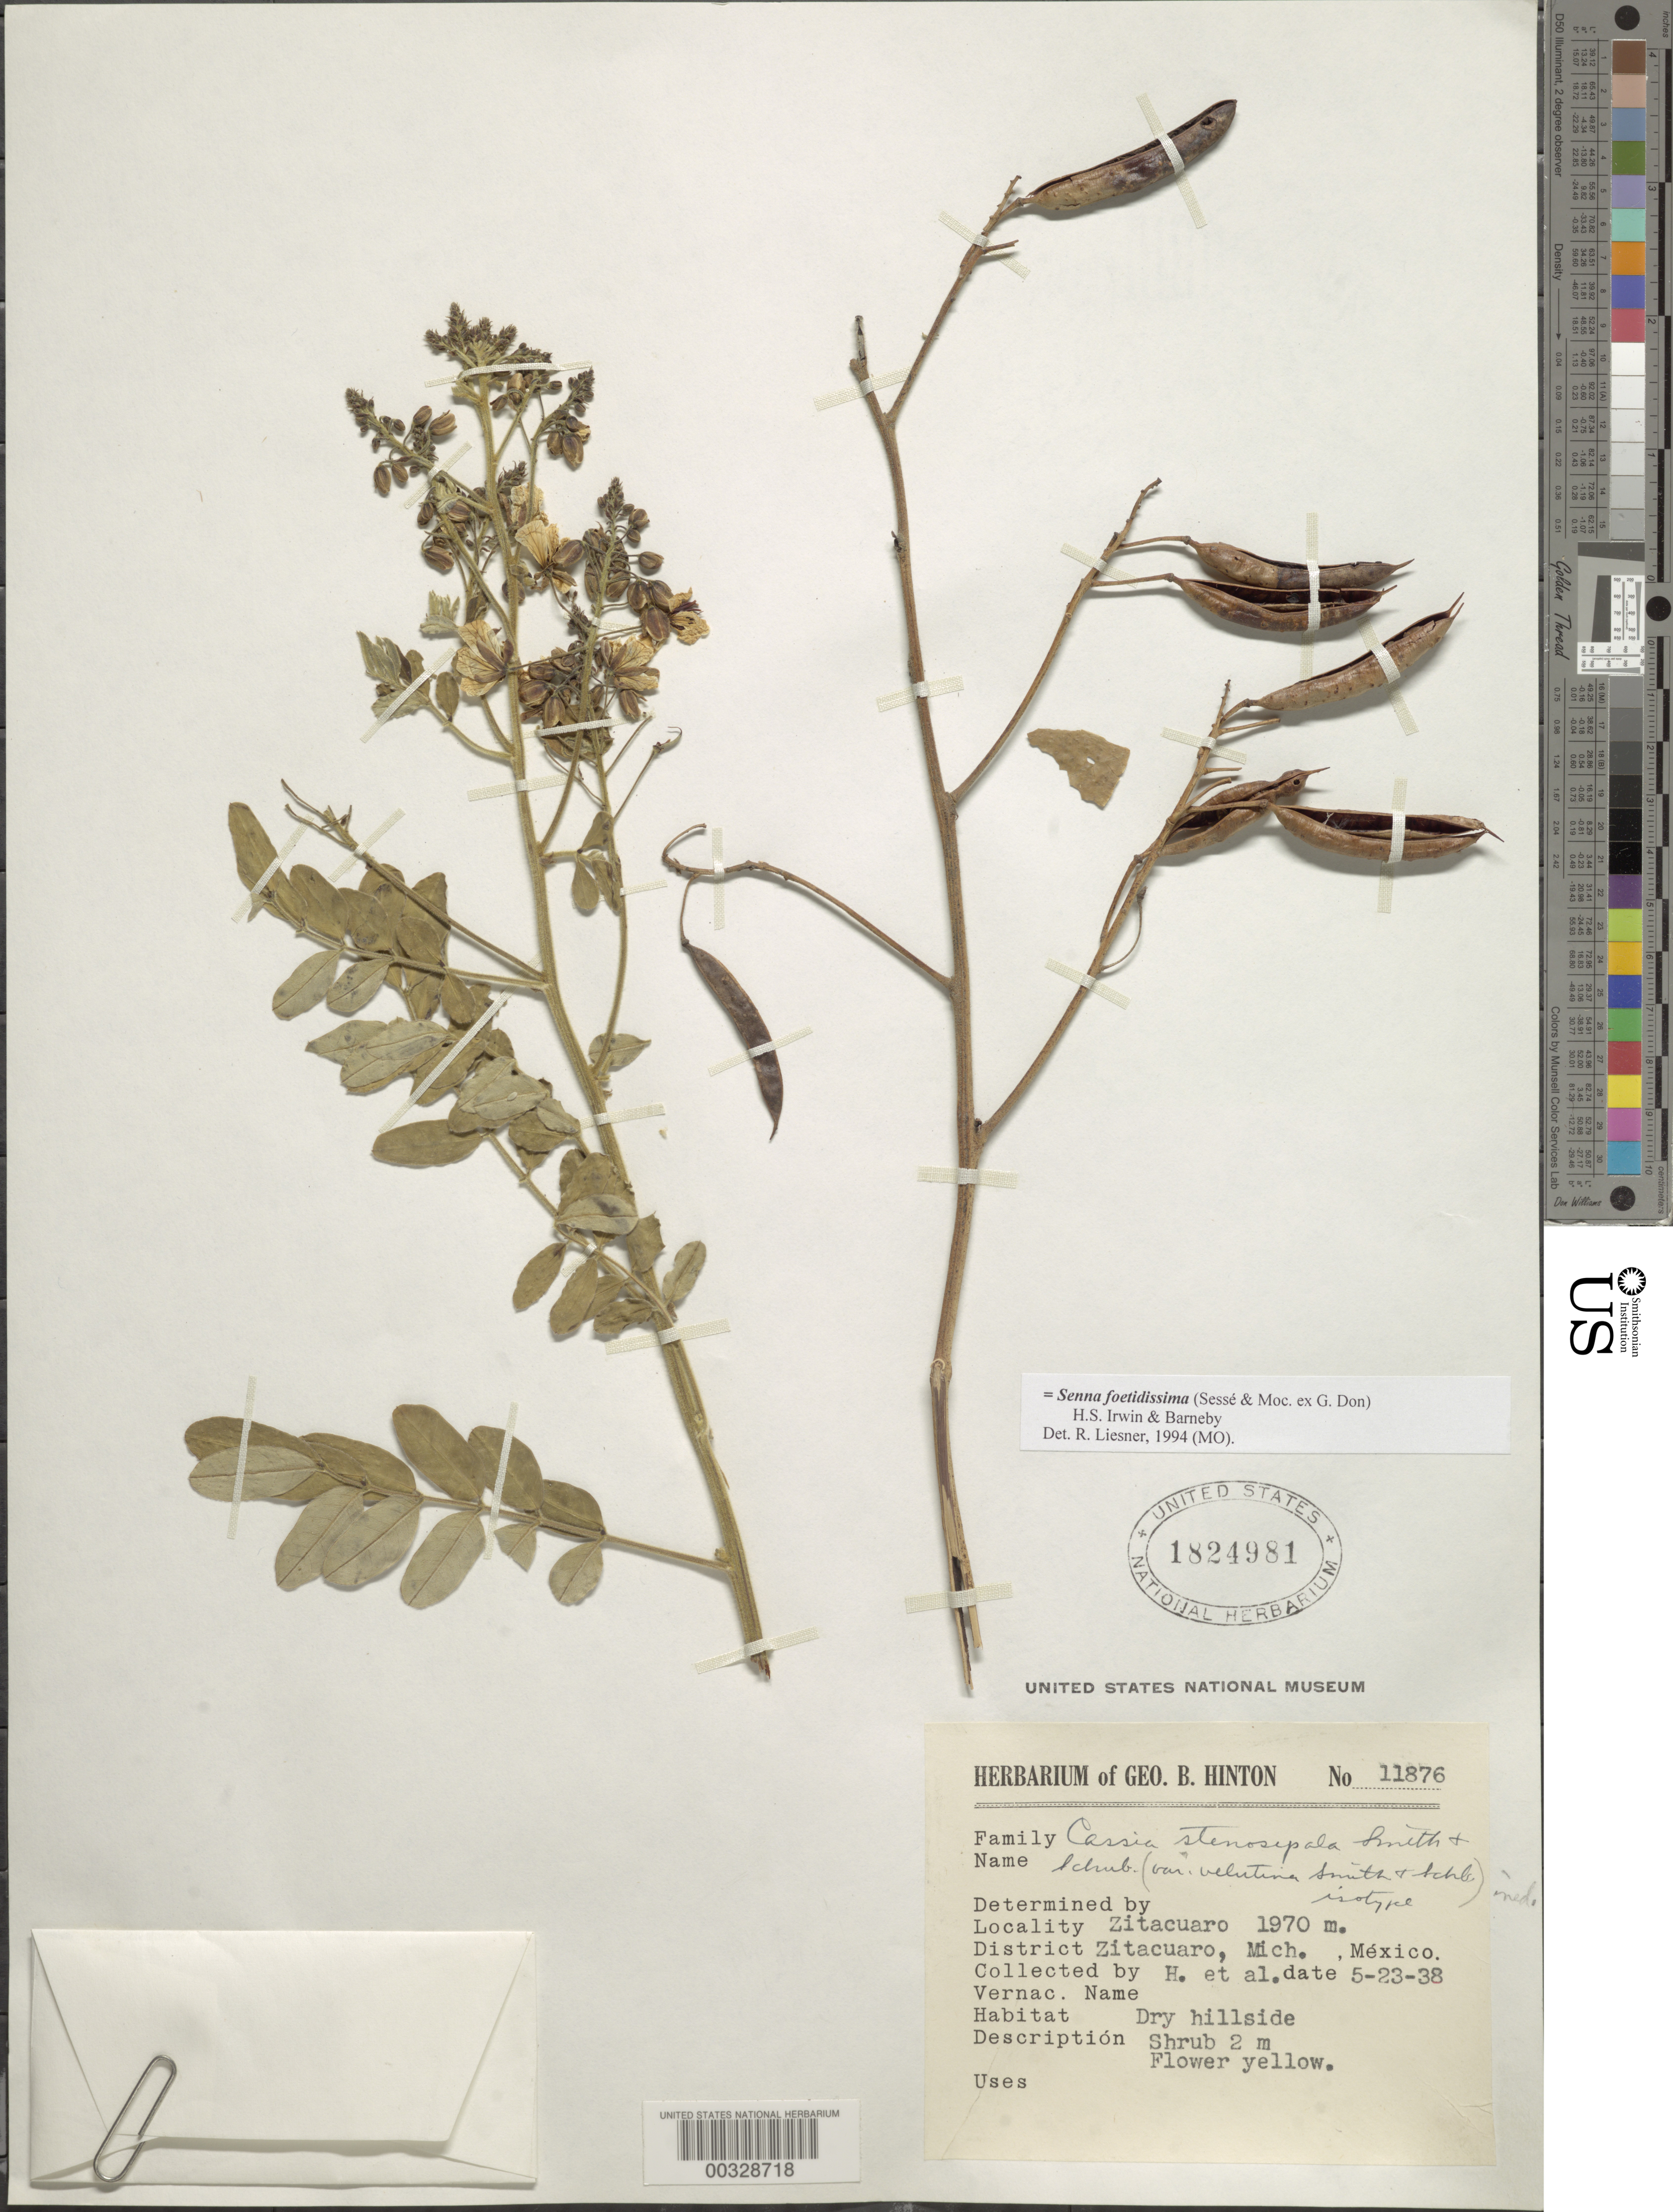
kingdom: Plantae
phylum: Tracheophyta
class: Magnoliopsida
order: Fabales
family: Fabaceae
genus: Senna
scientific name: Senna foetidissima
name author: (Ruiz & Pav. ex G. Don) H.S. Irwin & Barneby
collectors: G. B. Hinton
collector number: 11876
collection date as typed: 23 May 1938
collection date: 1938-05-23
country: Mexico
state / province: Michoacán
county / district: Zitácuaro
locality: Zitacuaro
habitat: Dry hillside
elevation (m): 1970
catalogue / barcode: US 1824981